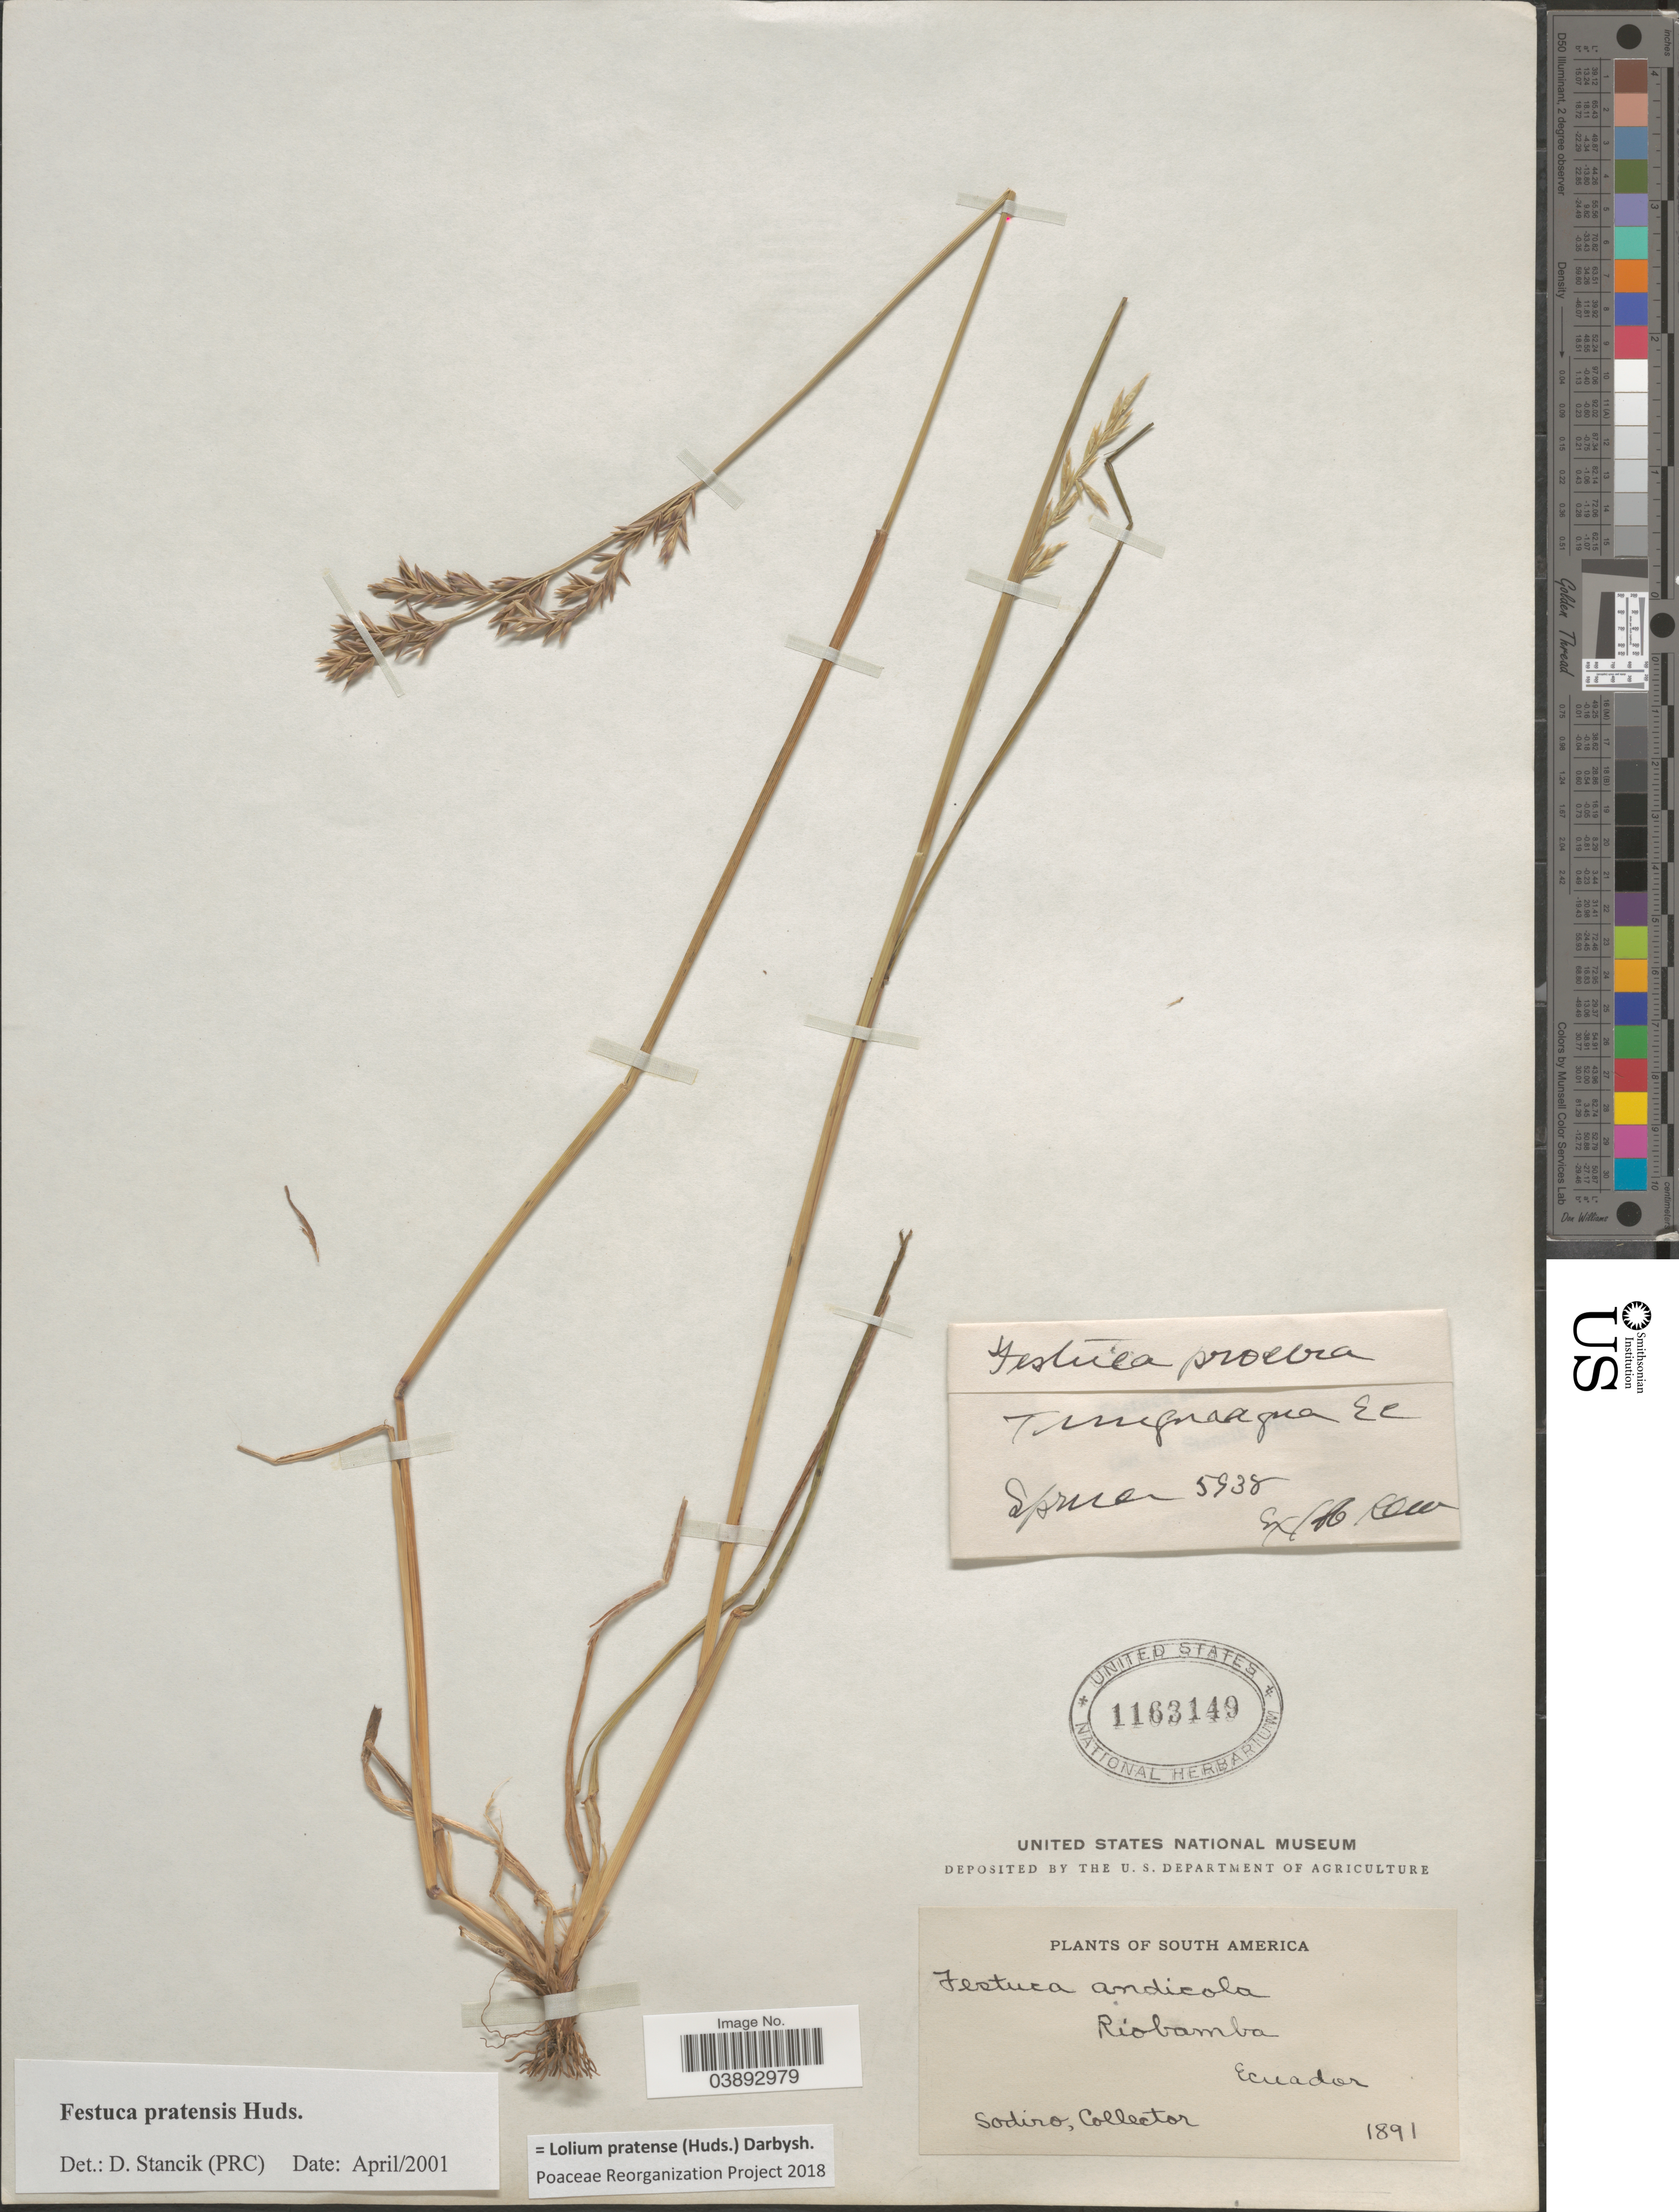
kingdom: Plantae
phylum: Tracheophyta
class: Liliopsida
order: Poales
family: Poaceae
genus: Lolium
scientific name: Lolium pratense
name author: (Huds.) Darbysh.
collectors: Sodiro, --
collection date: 1891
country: Ecuador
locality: Riobamba.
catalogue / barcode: US 1163149